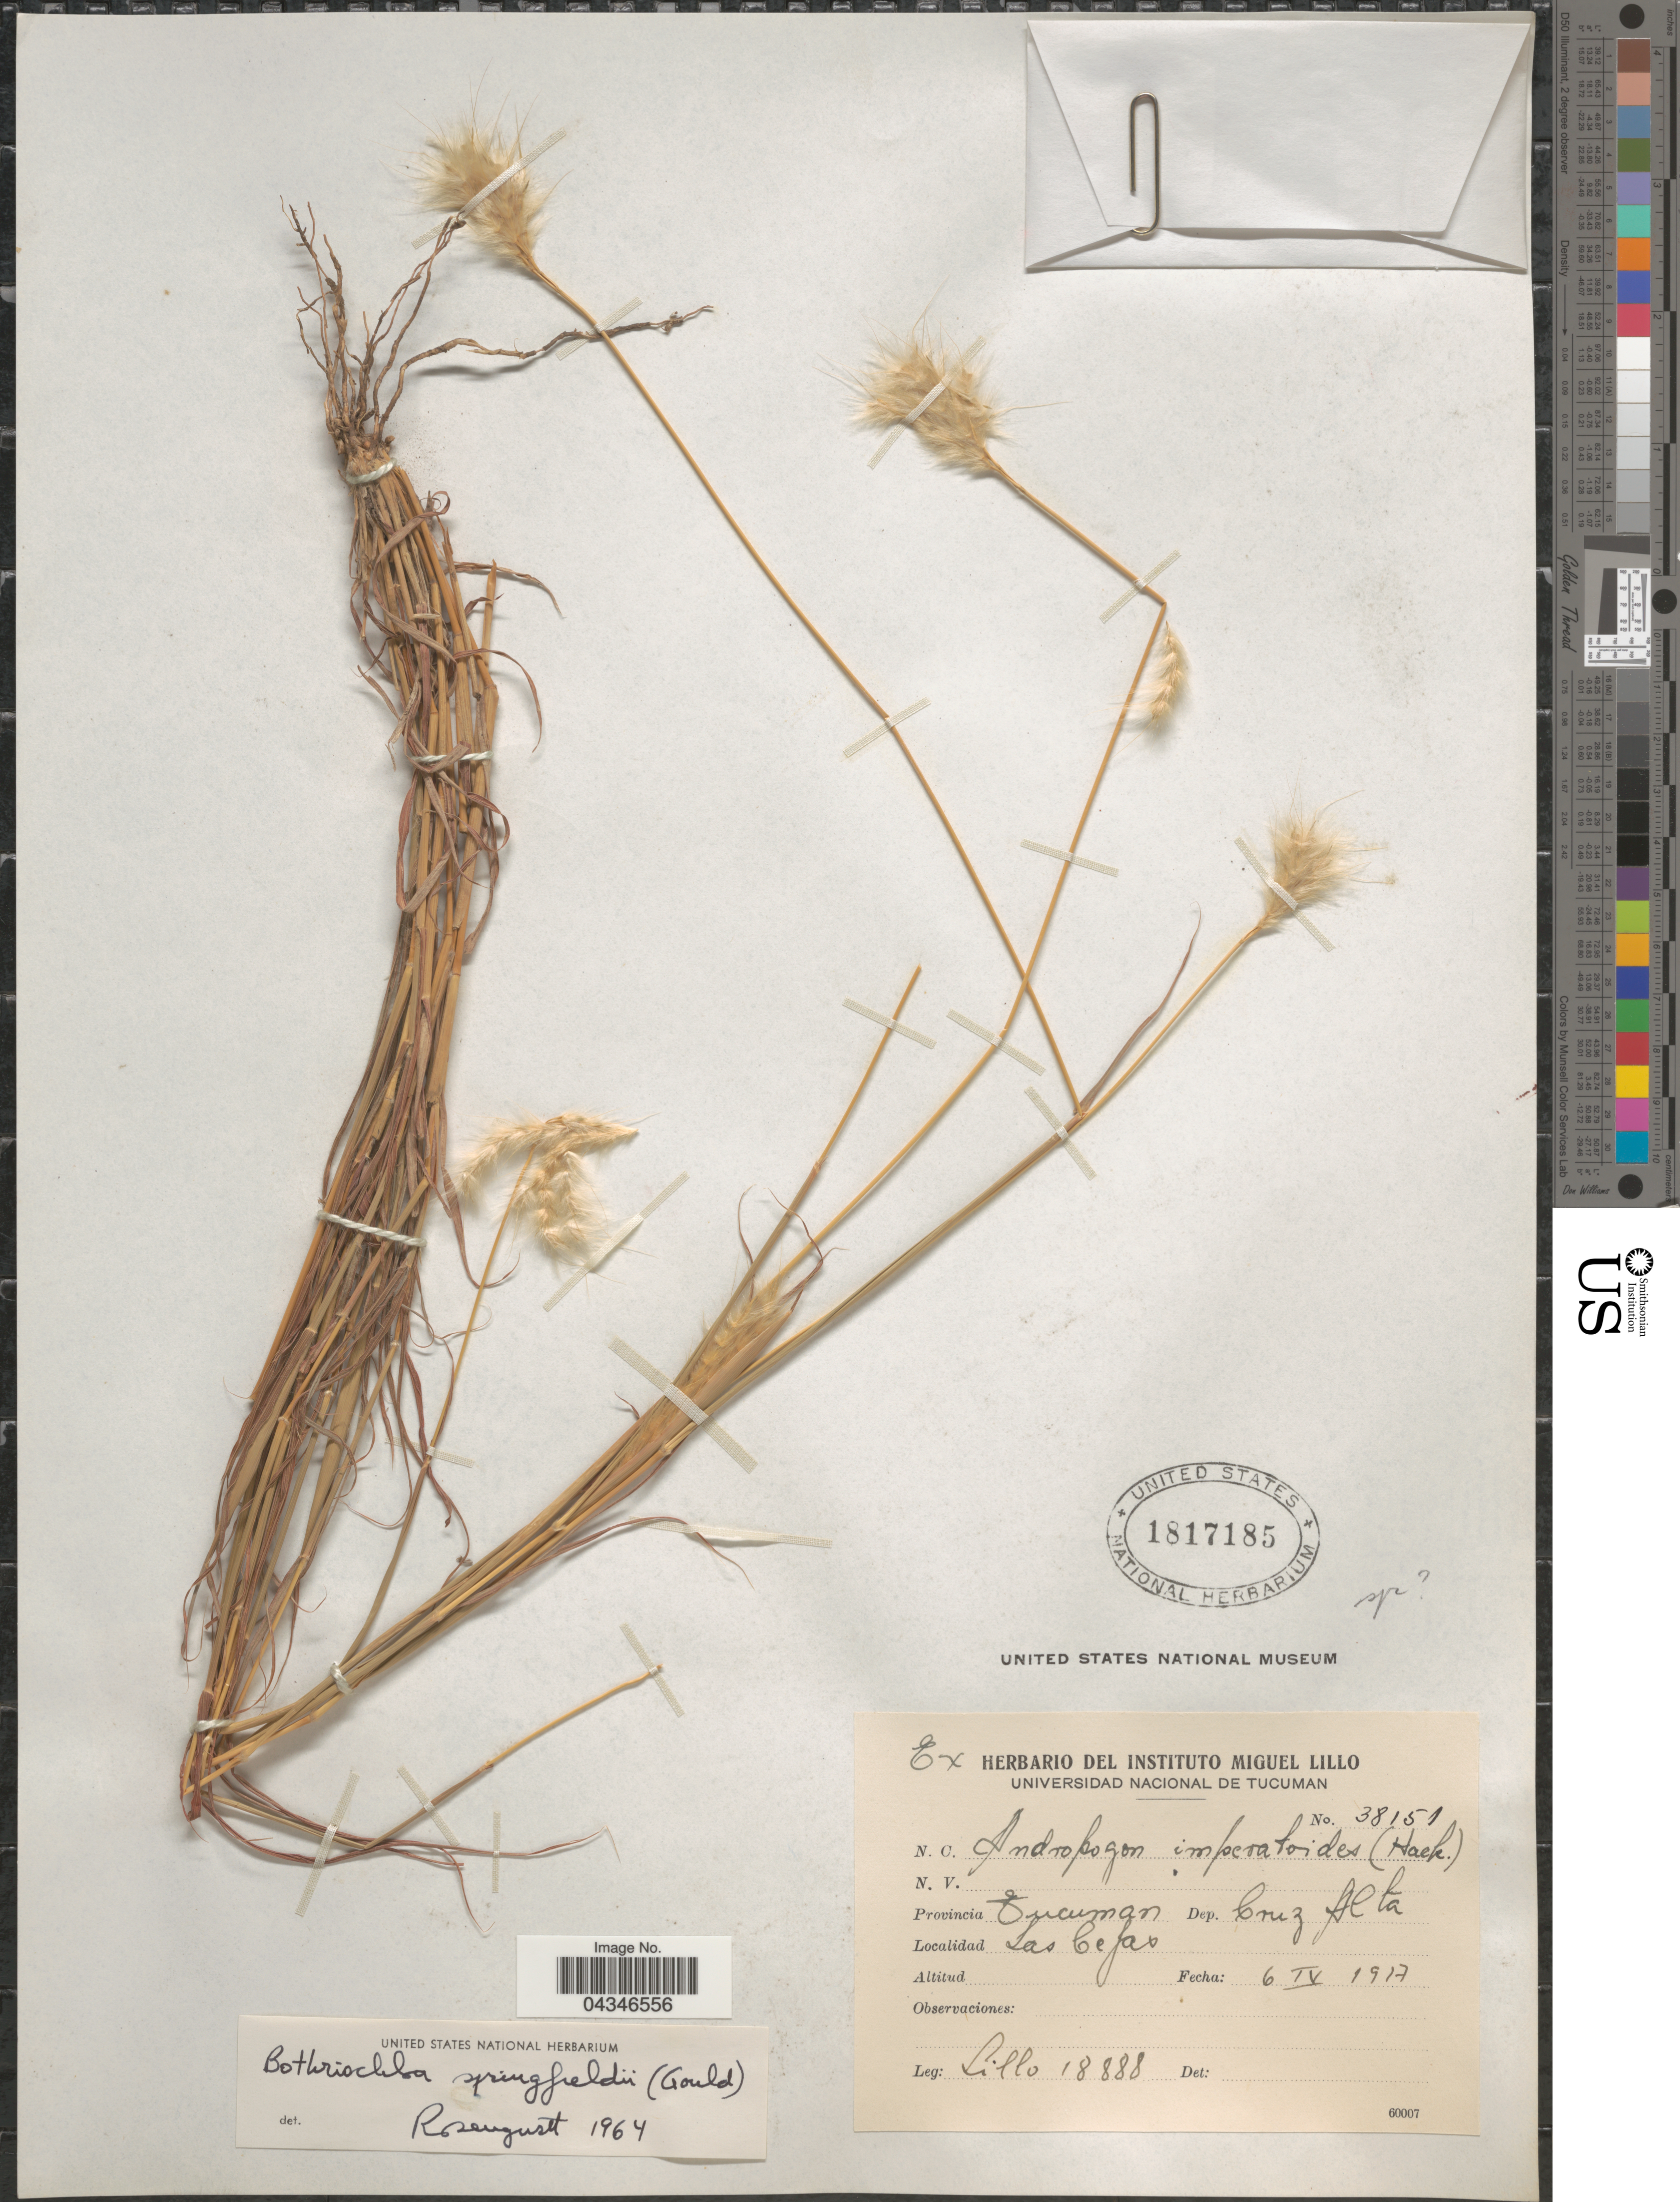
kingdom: Plantae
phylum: Tracheophyta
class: Liliopsida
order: Poales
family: Poaceae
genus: Andropogon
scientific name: Andropogon springfieldii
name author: Gould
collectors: M. Lillo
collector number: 18888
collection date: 1917-04-06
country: Argentina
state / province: Tucuman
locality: Dep. Cruz Alta. Las Cejas.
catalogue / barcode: US 1817185